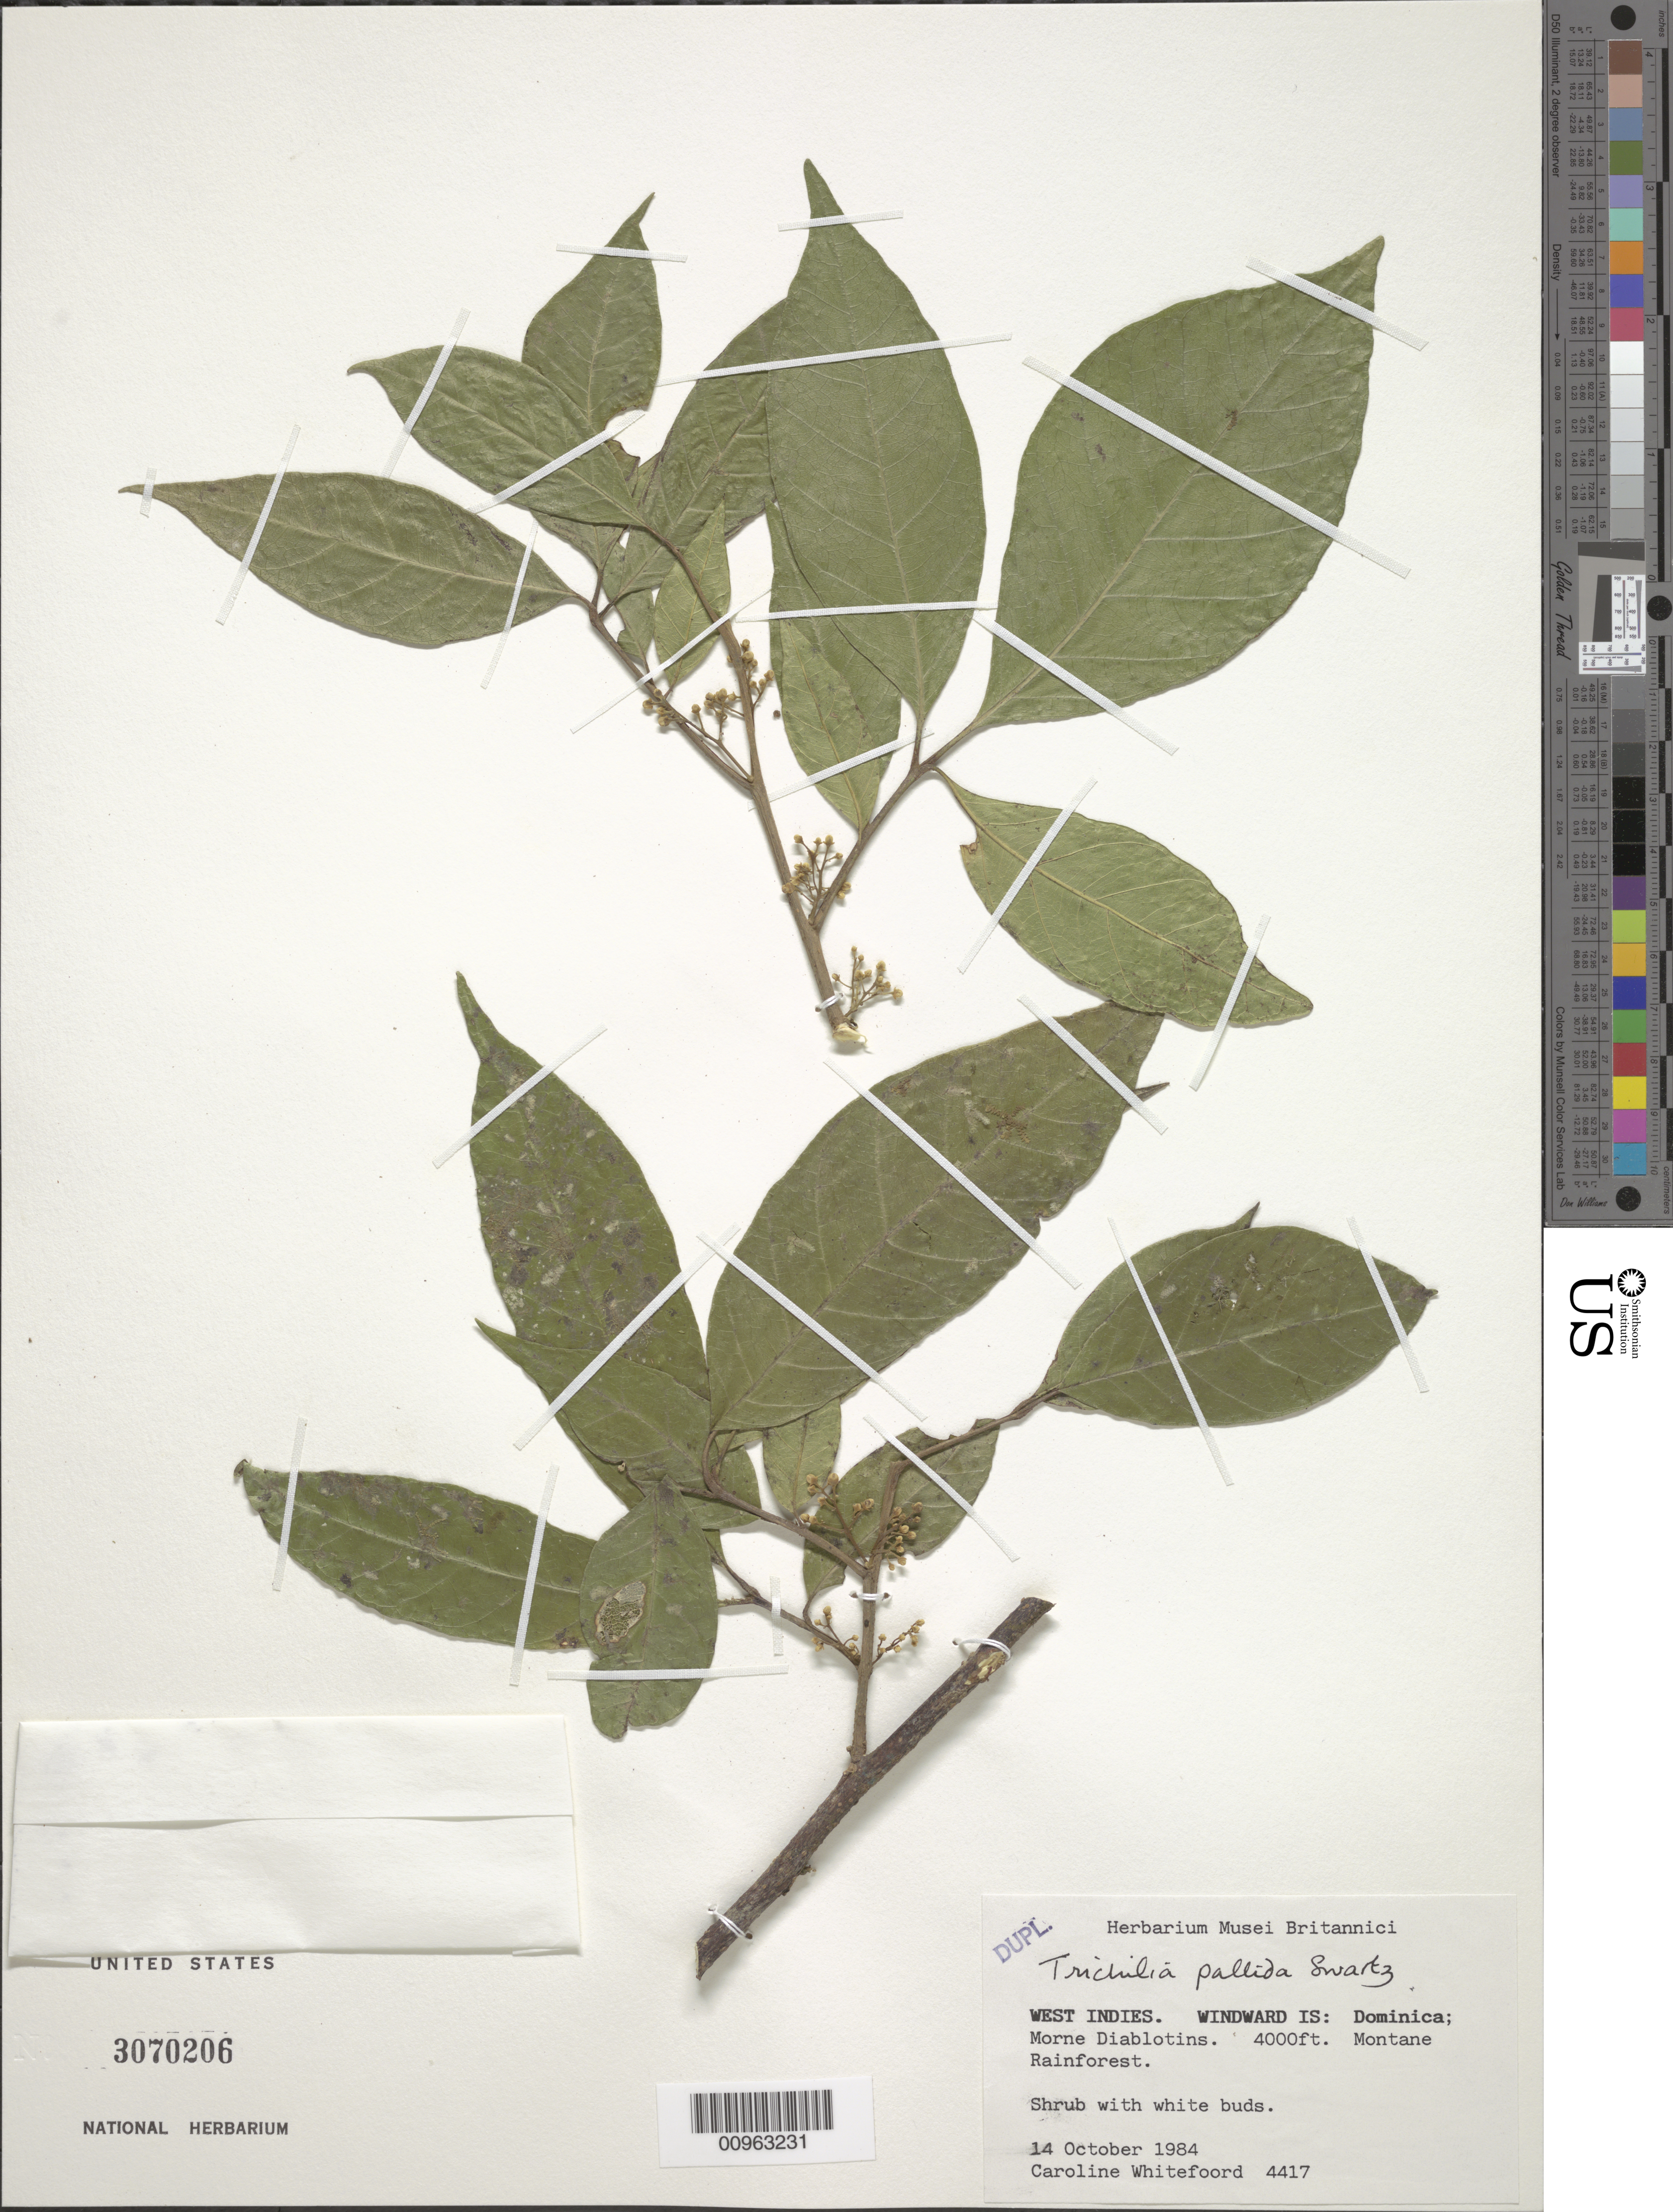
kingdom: Plantae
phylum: Tracheophyta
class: Magnoliopsida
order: Sapindales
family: Meliaceae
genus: Trichilia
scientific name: Trichilia pallida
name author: Sw.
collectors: C. Whitefoord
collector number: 4417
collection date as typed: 14 Oct 1984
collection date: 1984-10-14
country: Dominica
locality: Morne Diablotins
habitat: Montane rainforest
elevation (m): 1219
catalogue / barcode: US 3070206